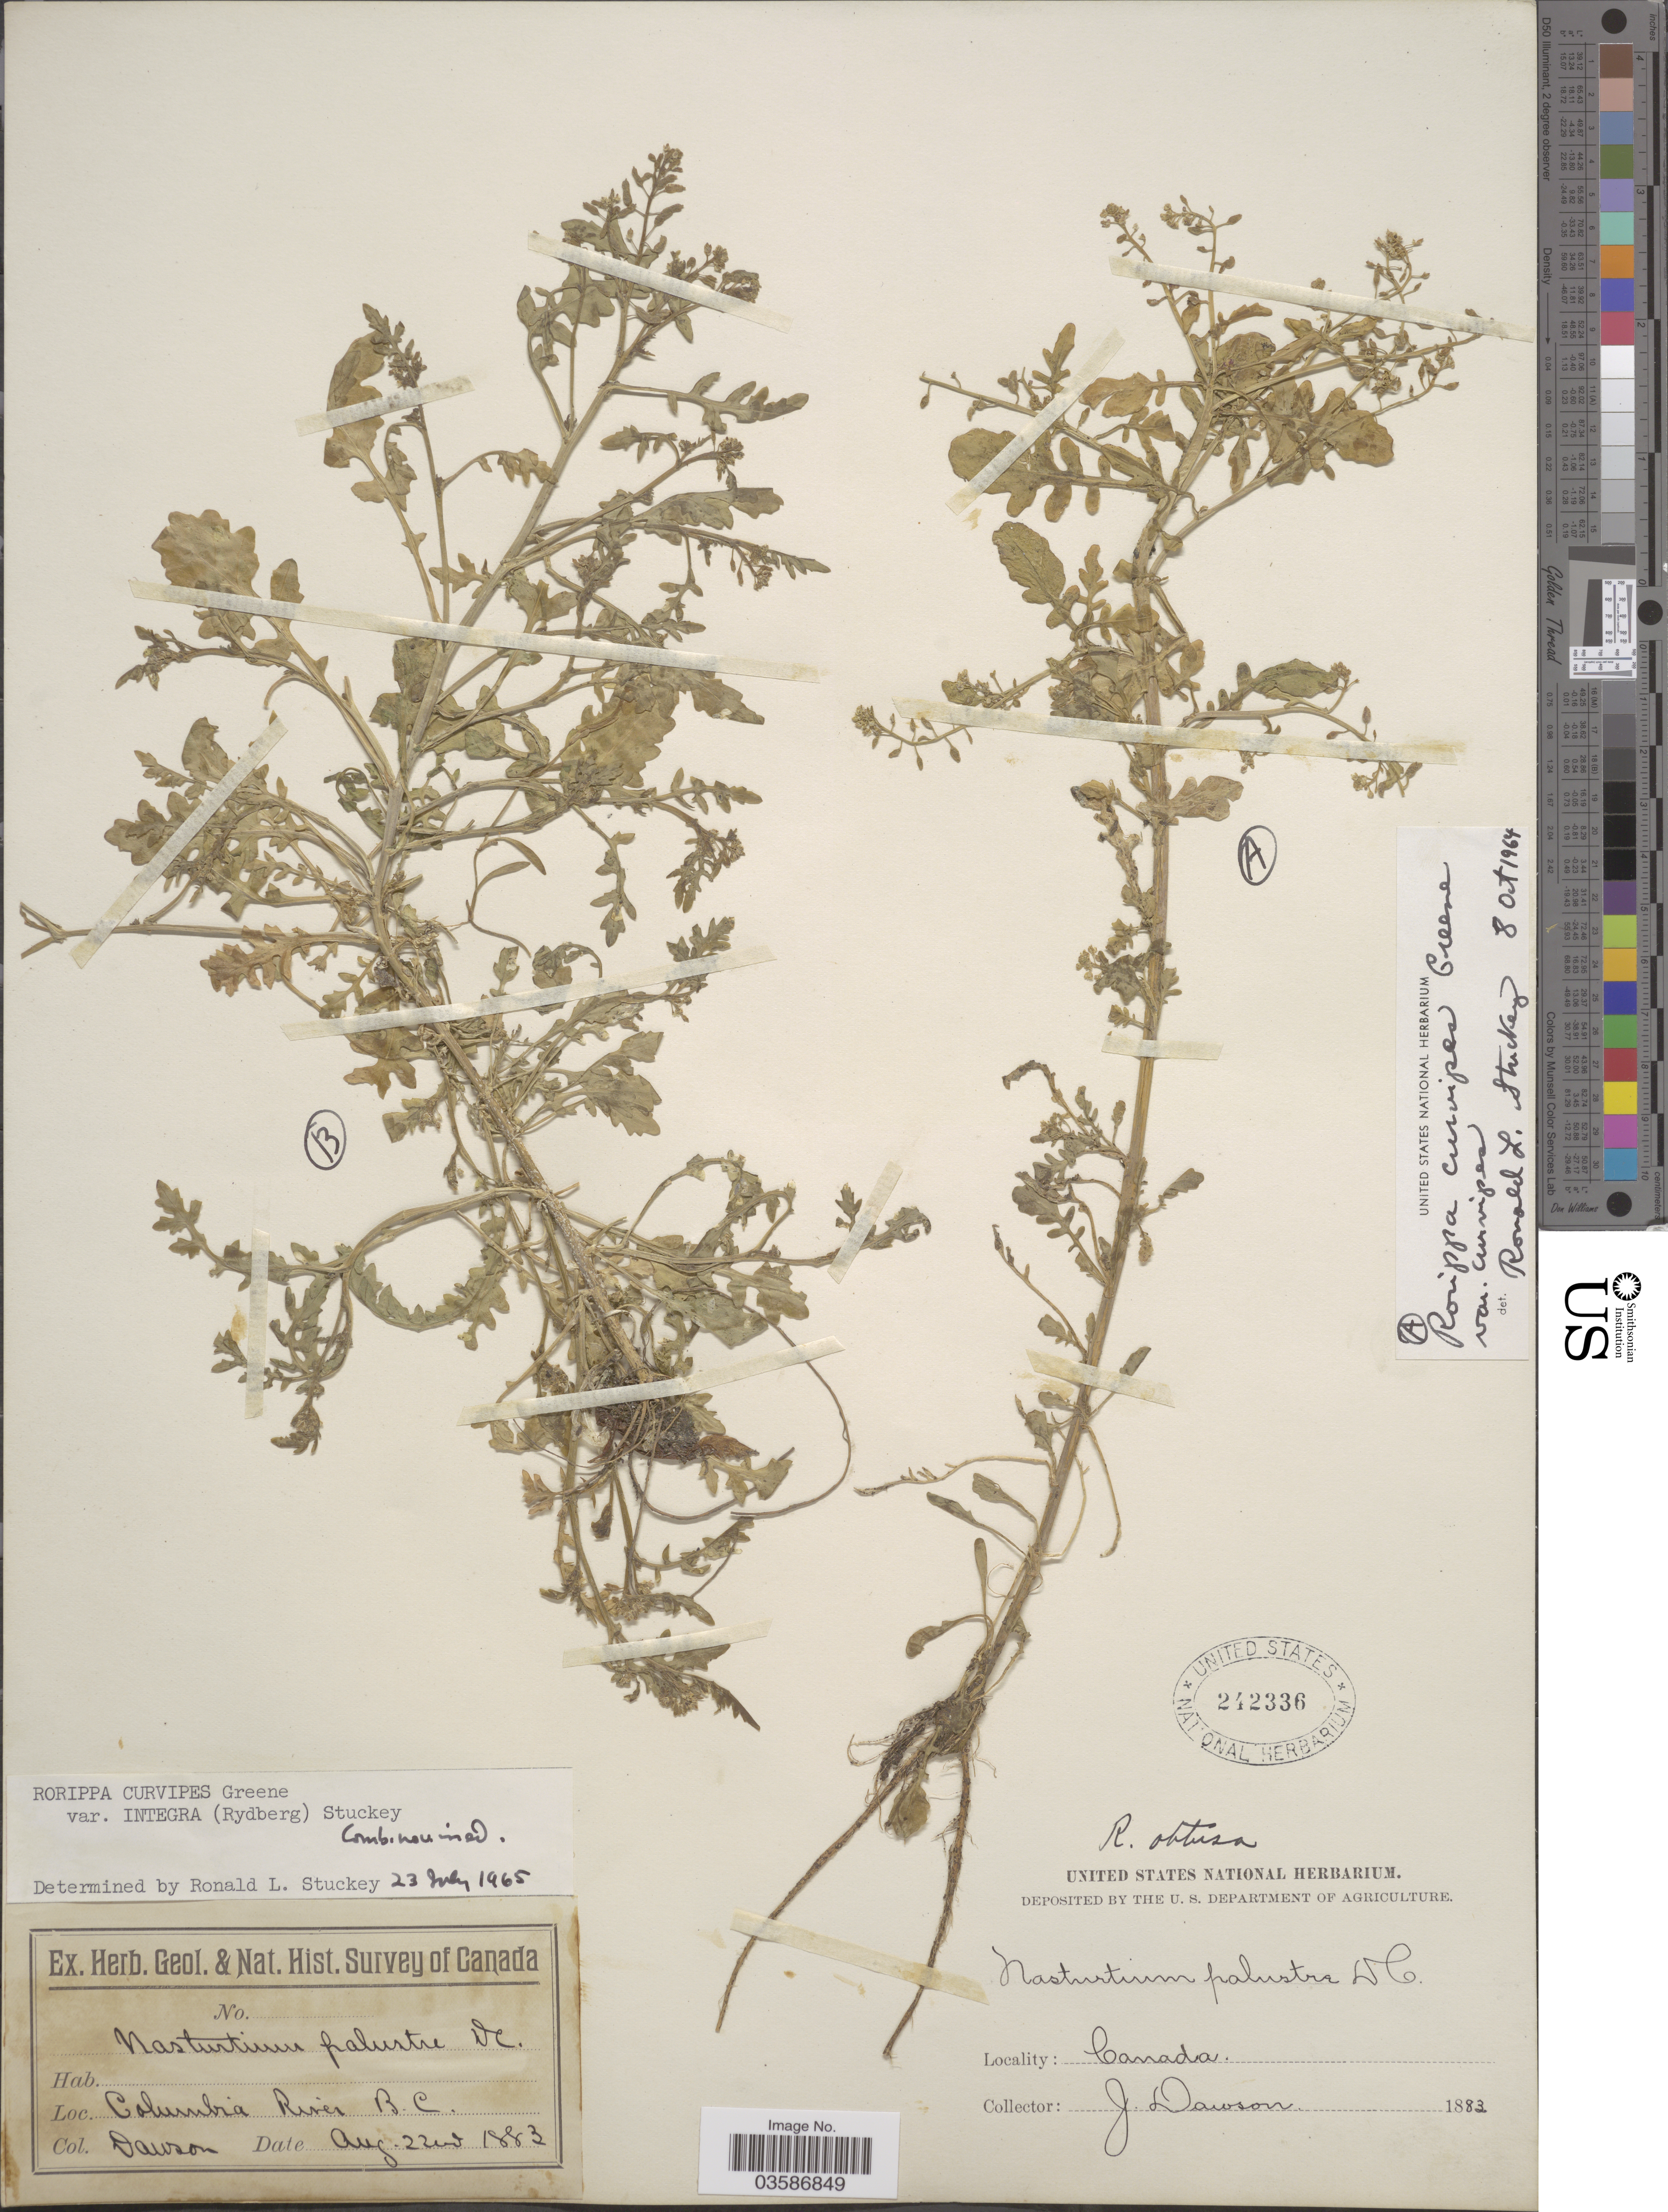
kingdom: Plantae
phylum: Tracheophyta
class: Magnoliopsida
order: Brassicales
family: Brassicaceae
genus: Rorippa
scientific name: Rorippa curvipes var. integra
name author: (Rydb.) Stuckey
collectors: J. Dawson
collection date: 1883-08-22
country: Canada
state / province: British Columbia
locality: Columbia River.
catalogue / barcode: US 242336